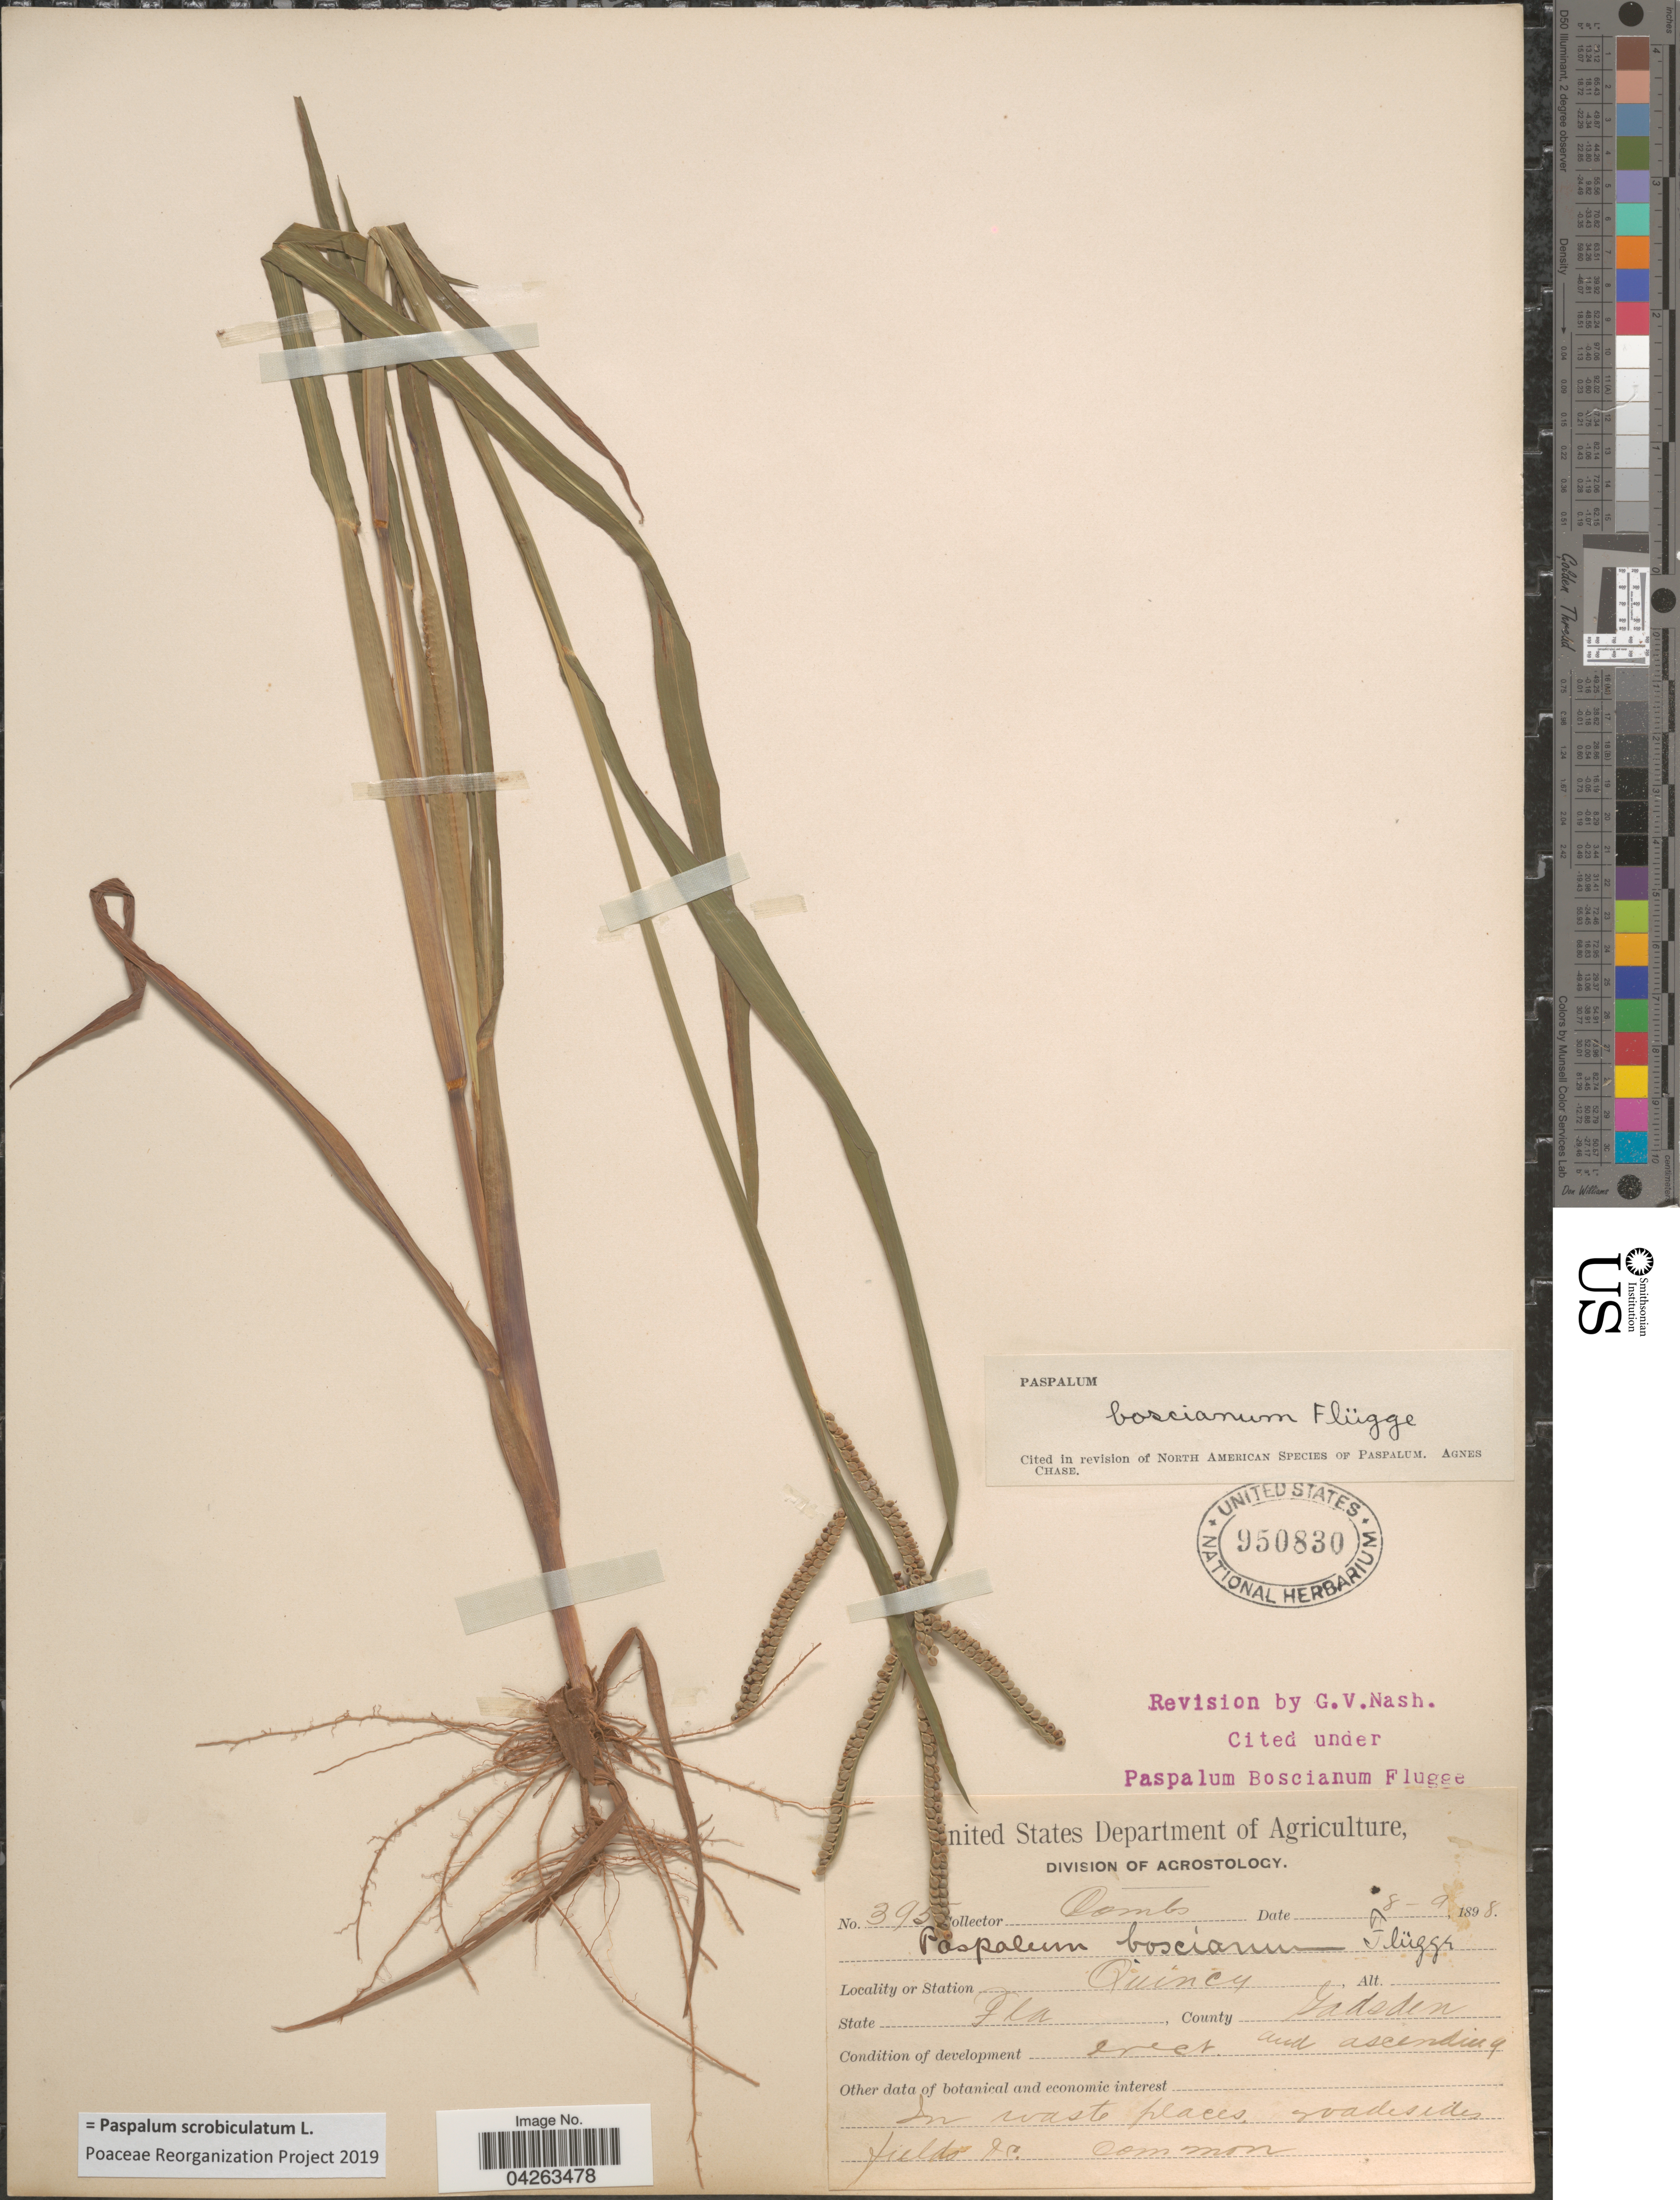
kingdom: Plantae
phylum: Tracheophyta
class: Liliopsida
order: Poales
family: Poaceae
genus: Paspalum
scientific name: Paspalum scrobiculatum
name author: L.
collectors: -. Combs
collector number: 395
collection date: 1898-08-09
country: United States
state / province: Florida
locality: Station Quincy. County Gadsden.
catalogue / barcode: US 950830